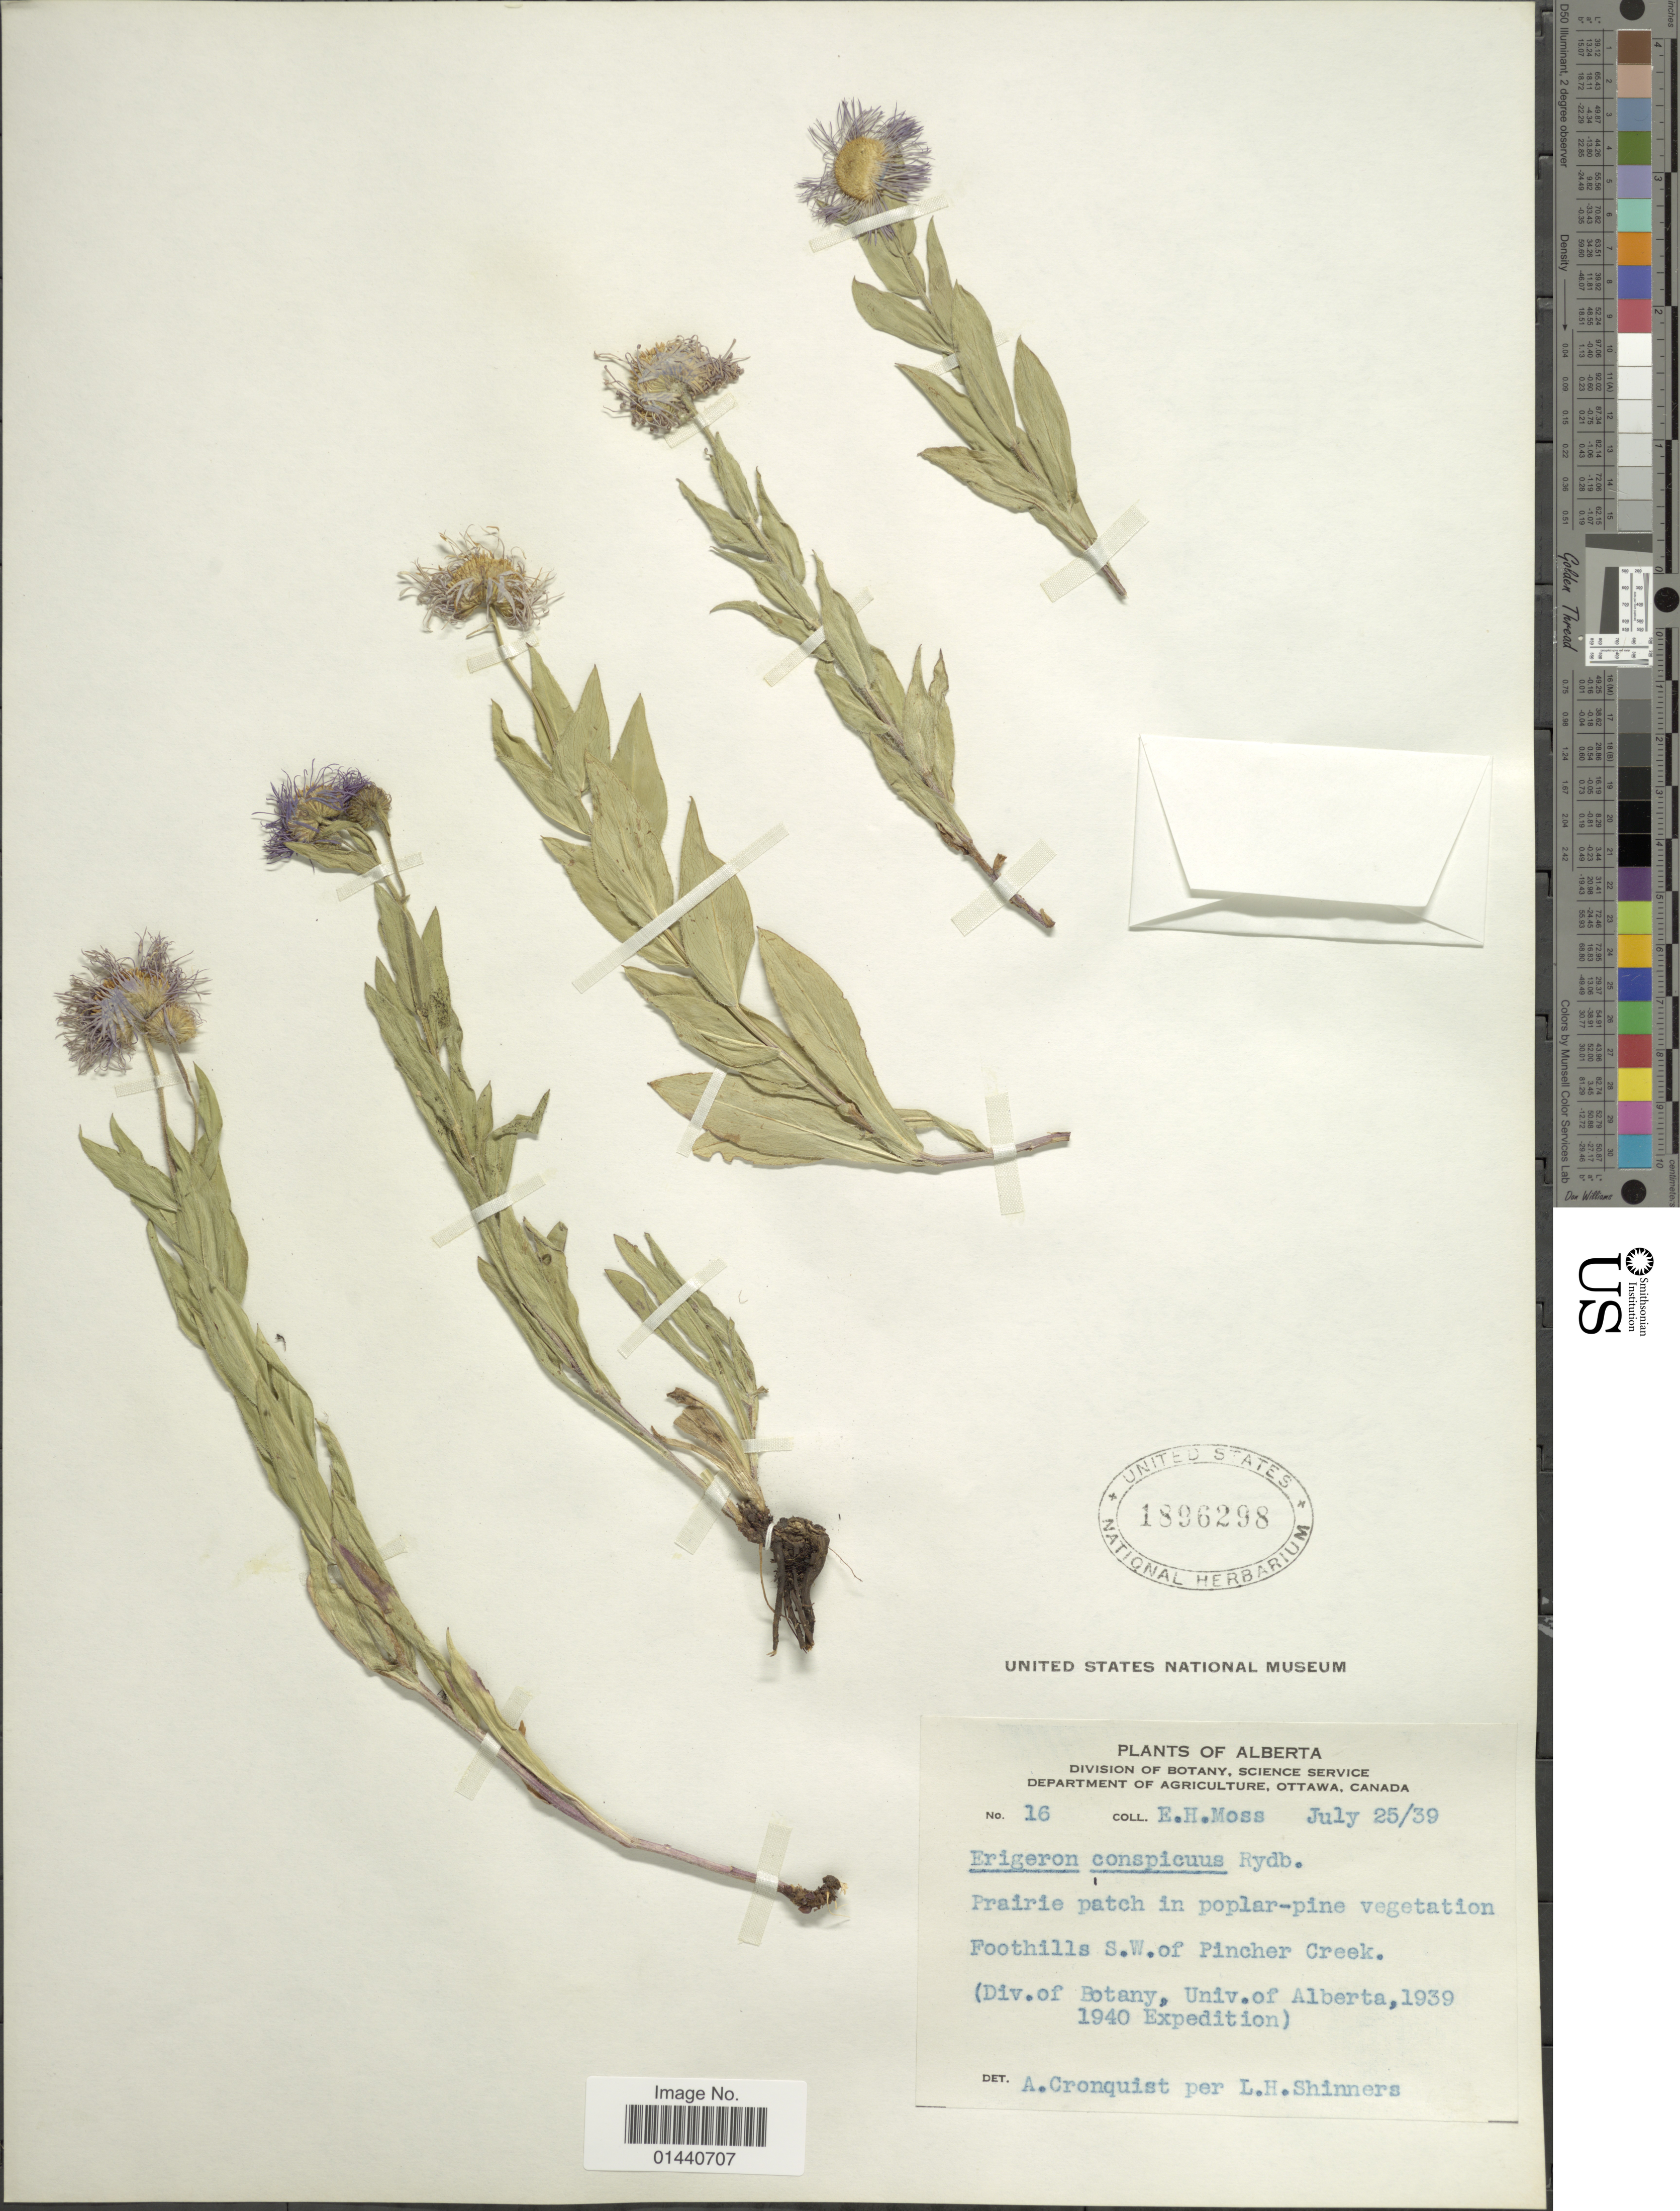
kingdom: Plantae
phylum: Tracheophyta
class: Magnoliopsida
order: Asterales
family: Asteraceae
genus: Erigeron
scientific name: Erigeron subtrinervis var. conspicuus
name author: (Rydb.) Cronq.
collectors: E. Moss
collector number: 16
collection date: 1939-07-25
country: Canada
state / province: Alberta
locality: Foothills S.W. of Pincher Creek.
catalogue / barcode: US 1896298